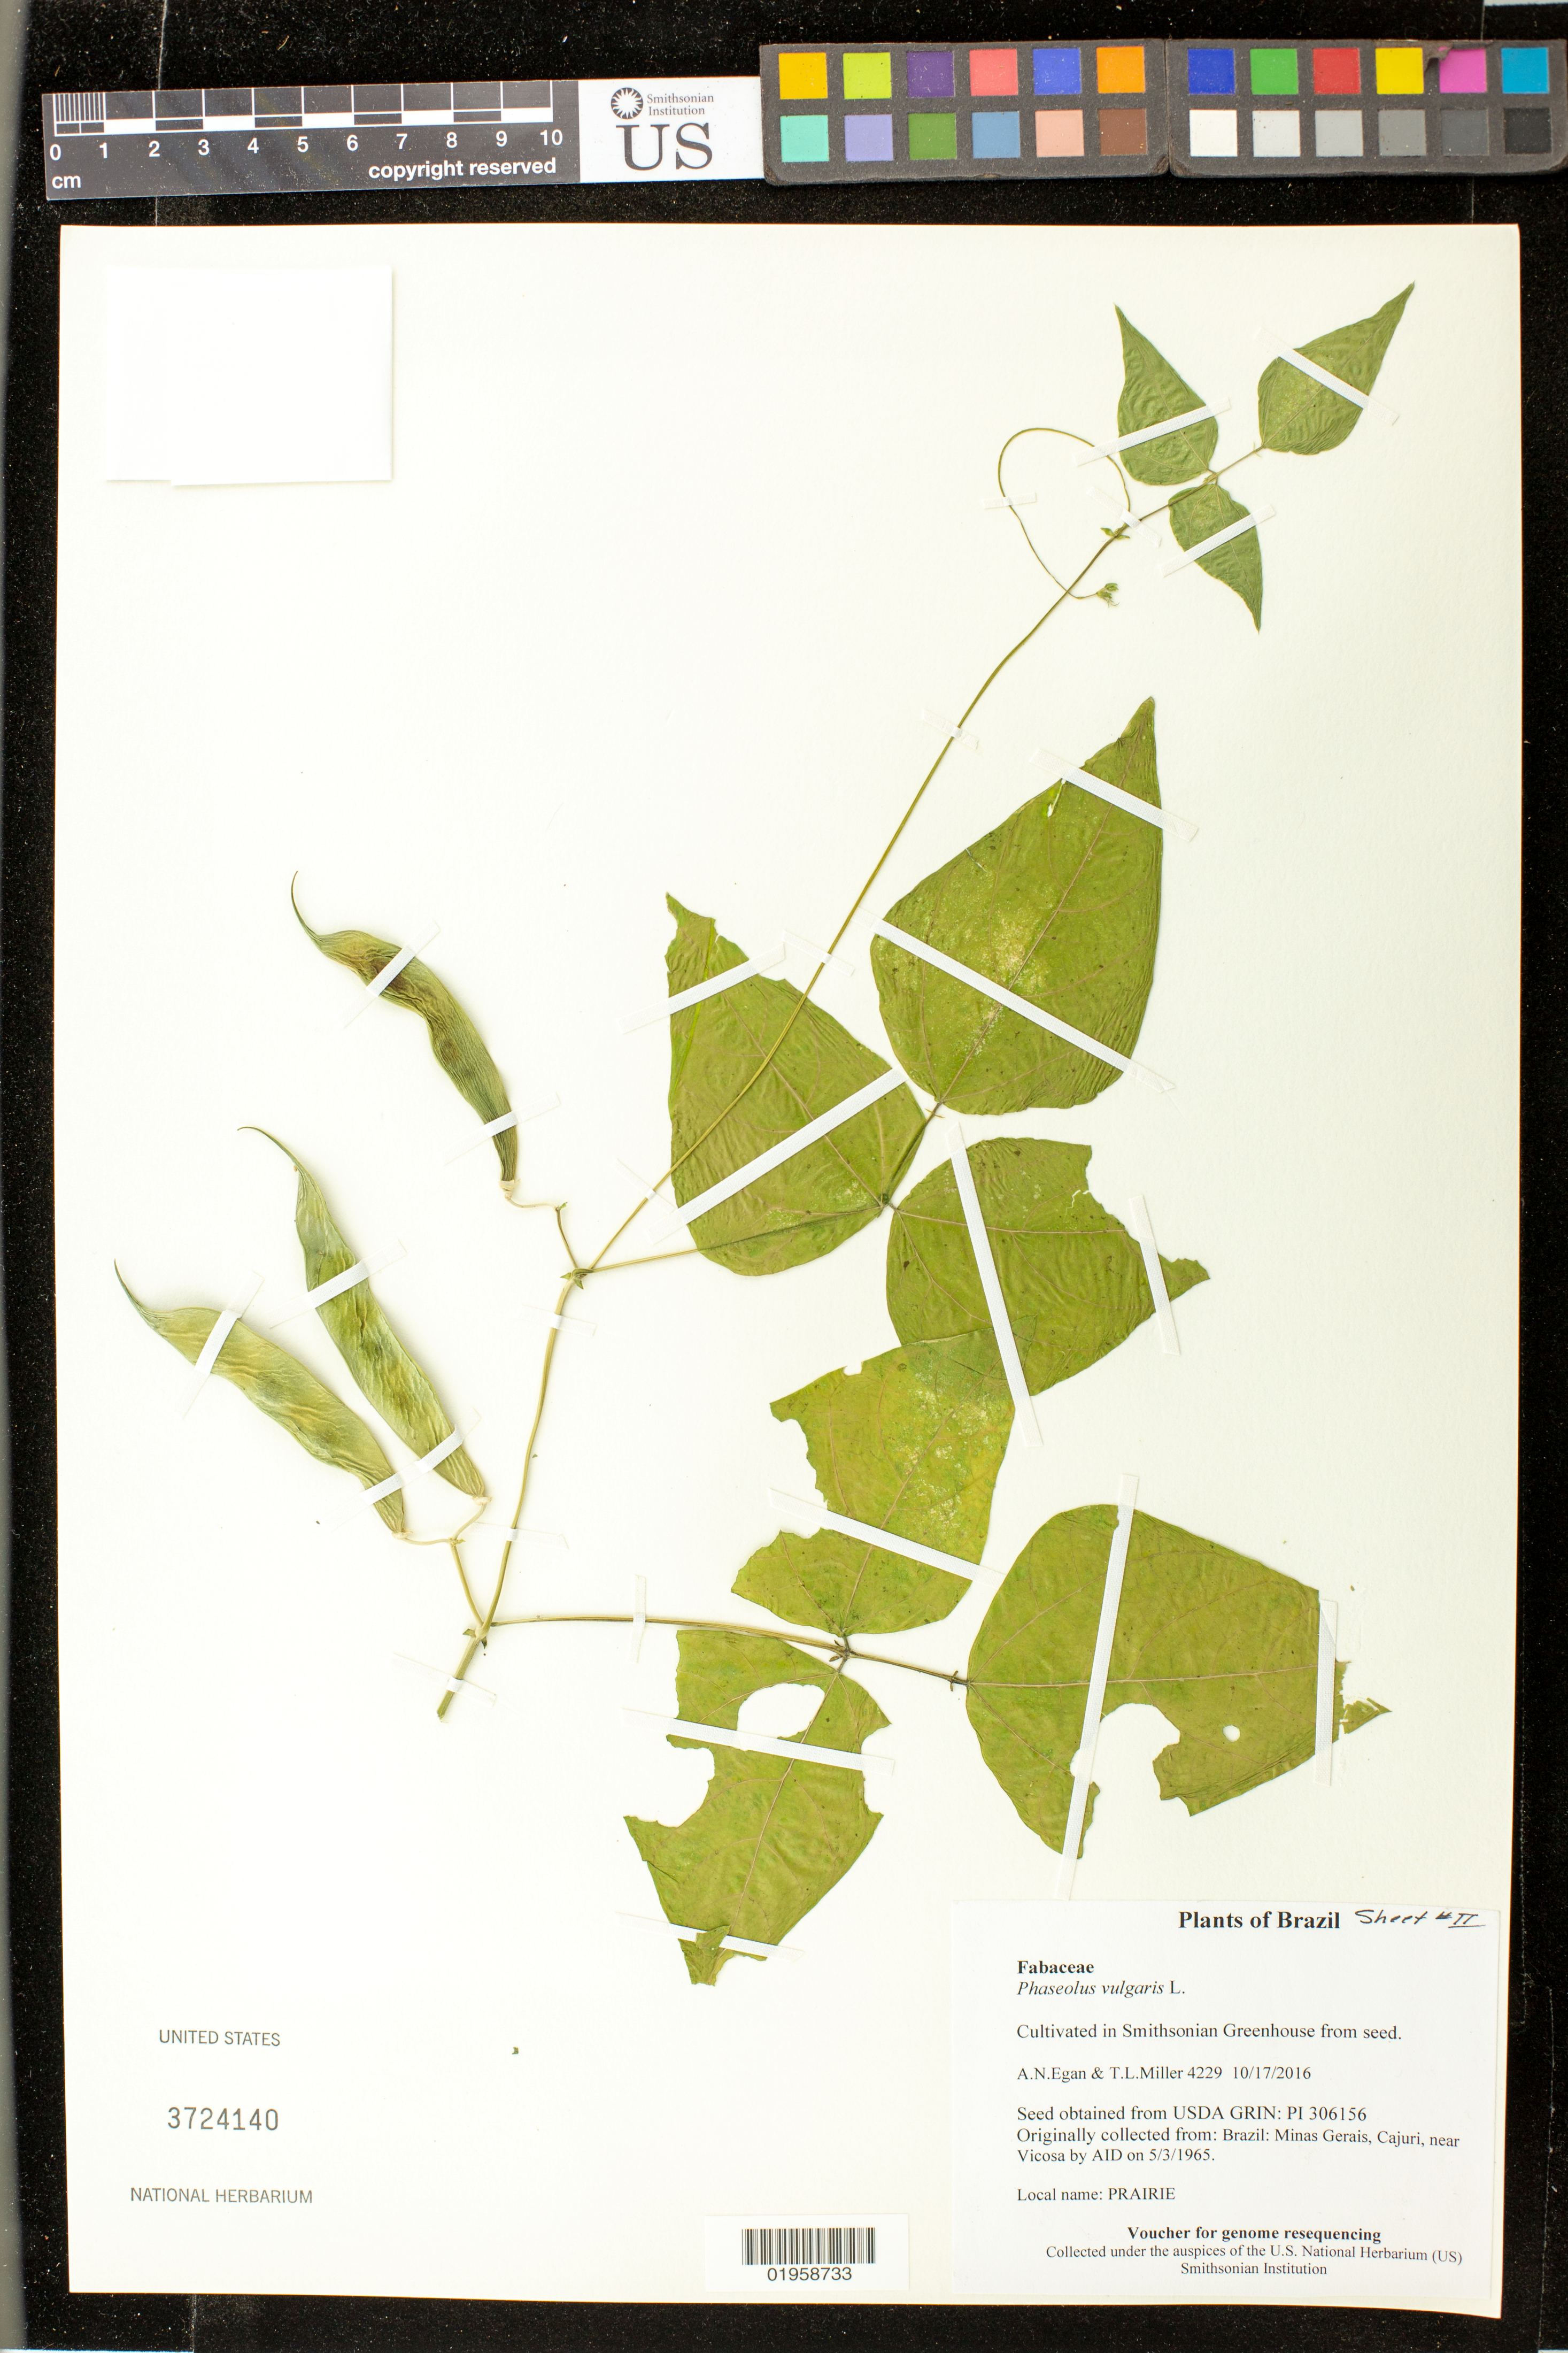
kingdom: Plantae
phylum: Tracheophyta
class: Magnoliopsida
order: Fabales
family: Fabaceae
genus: Phaseolus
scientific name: Phaseolus vulgaris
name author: L.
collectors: A. N. Egan & T. L. Miller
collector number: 4229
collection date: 2016-10-17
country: United States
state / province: Maryland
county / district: Prince George's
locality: Smithsonian's Museum Support Ctr; 4210 Suitland Pkwy., NMNH Botany Research Greenhouses. Suitland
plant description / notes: Originally collected in Brazil, Minas Gerais, Cajuri, near Vicosa on 1965-05-03. Collected by AID; Grown from seed acquired from the USDA's GRIN seed bank.; Prairie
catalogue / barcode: US 3724140